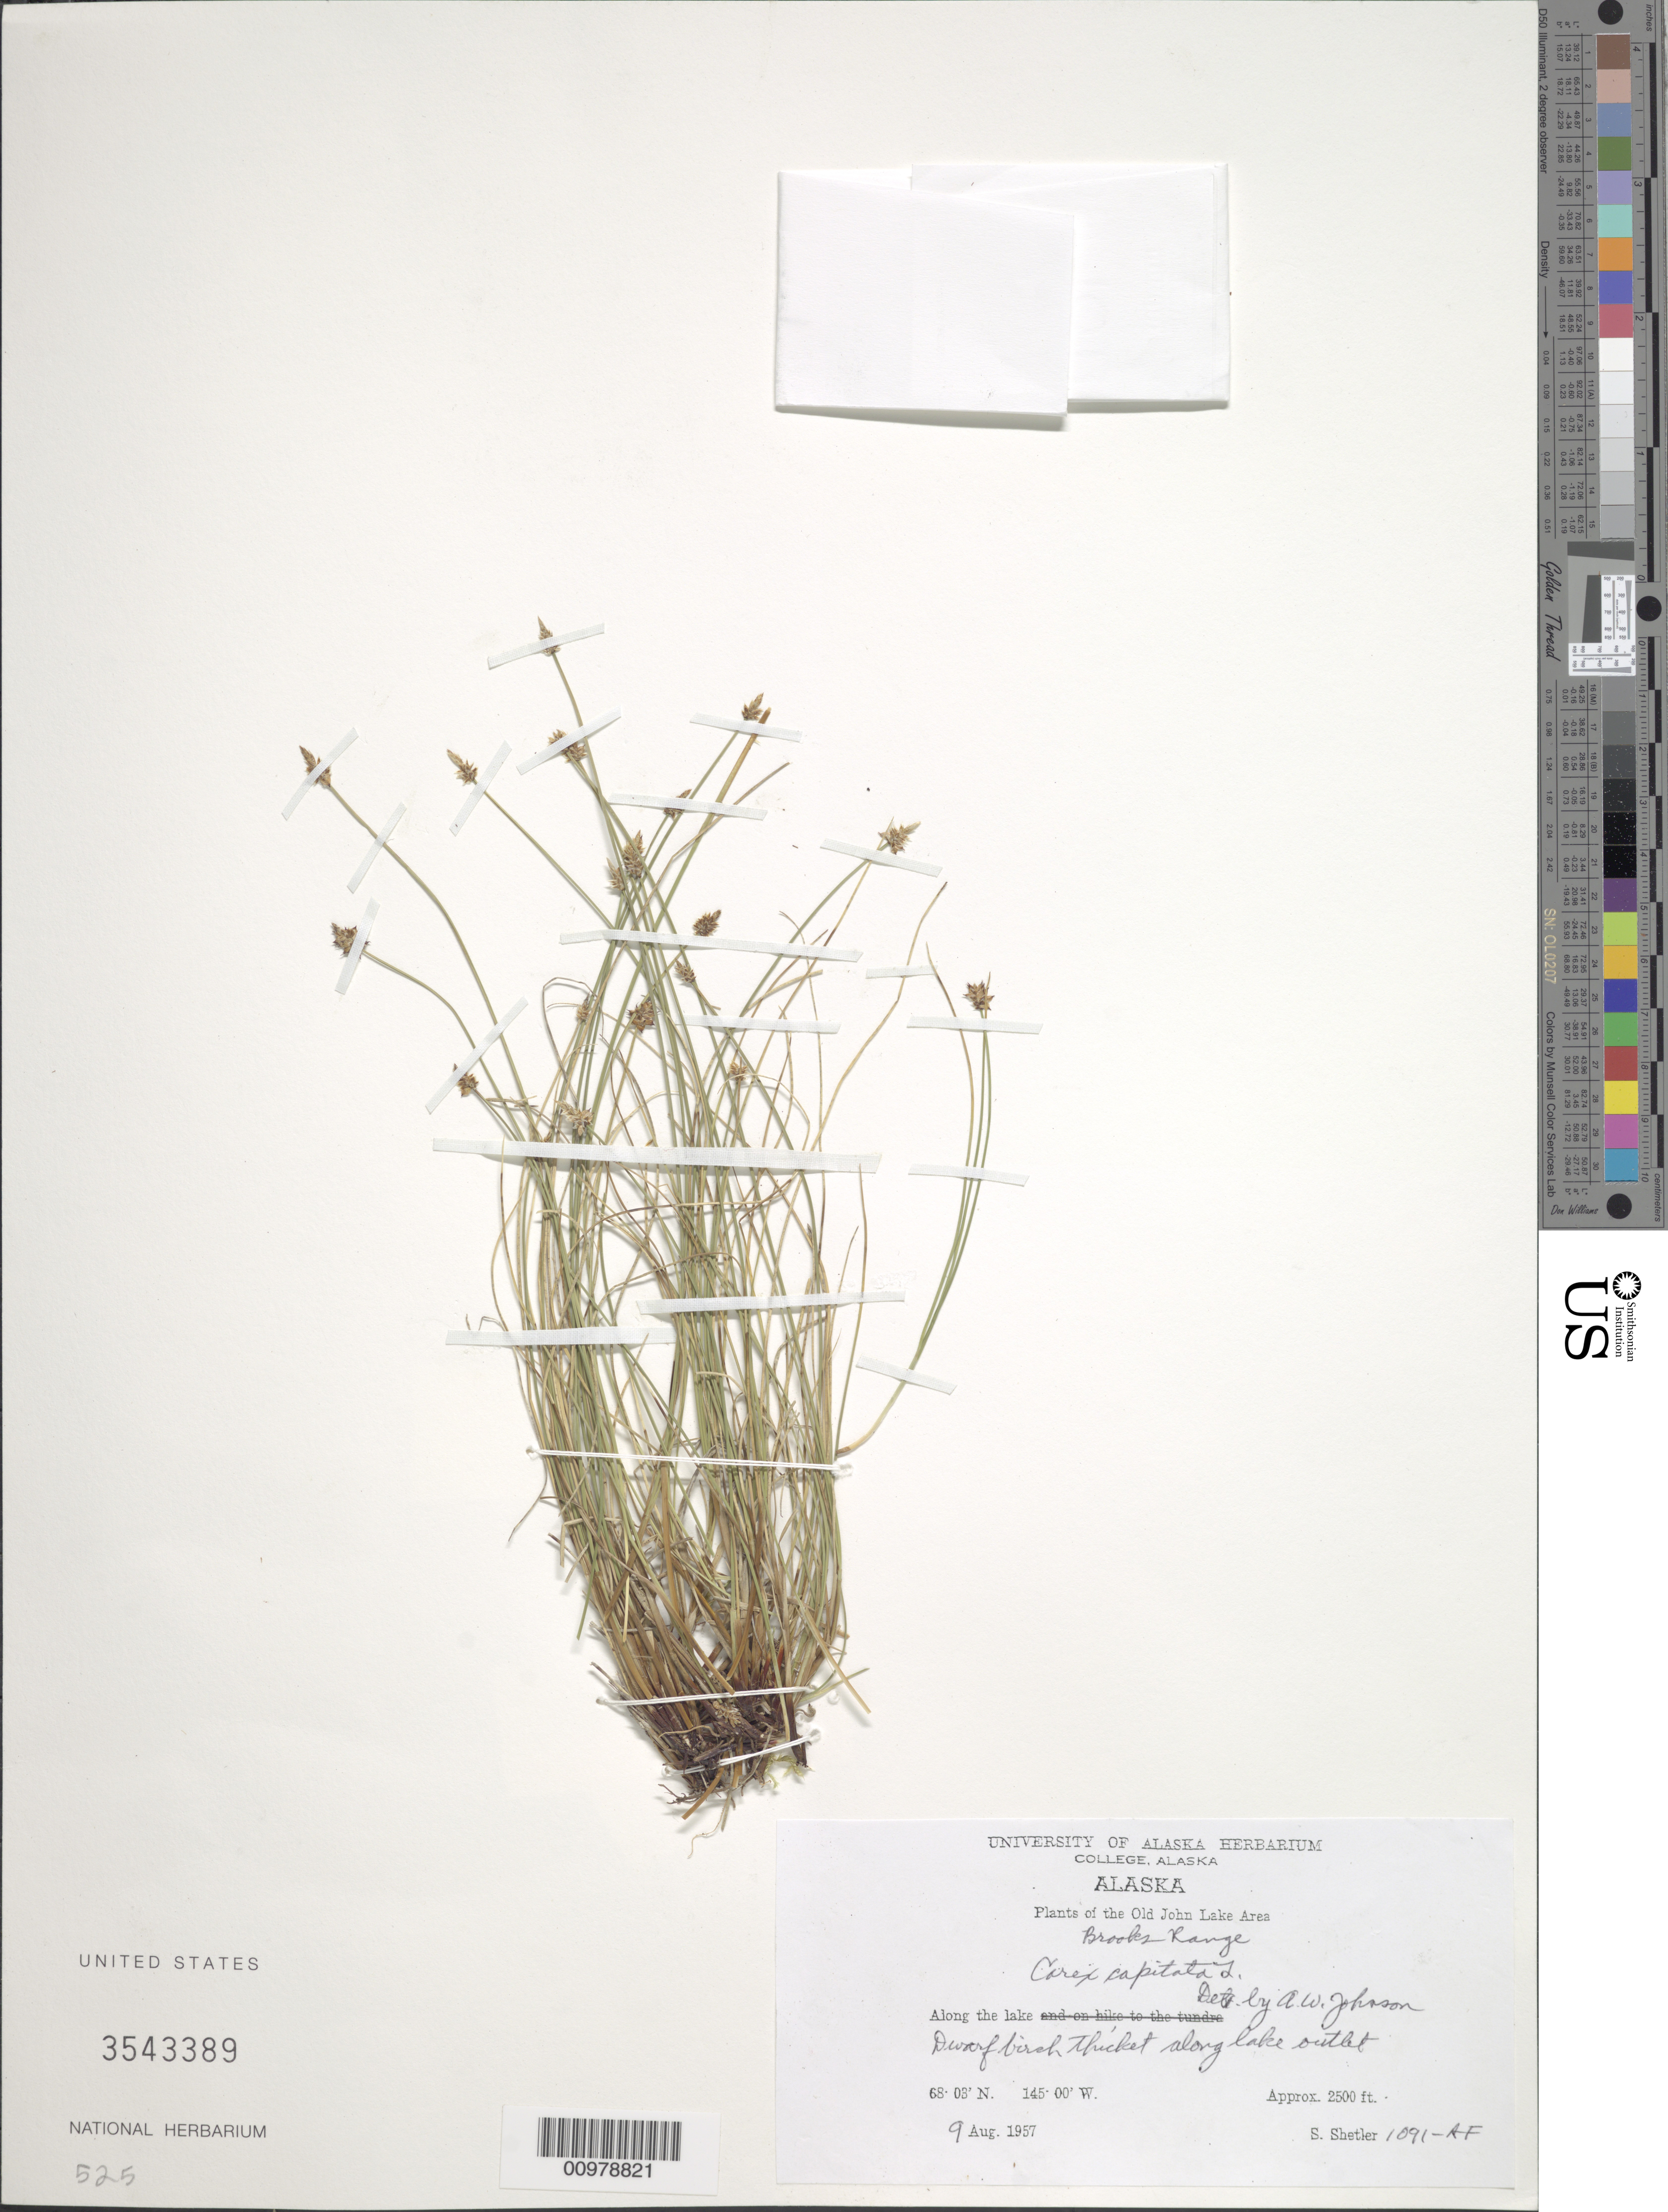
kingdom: Plantae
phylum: Tracheophyta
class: Liliopsida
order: Poales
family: Cyperaceae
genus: Carex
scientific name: Carex capitata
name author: L.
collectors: S. Shetler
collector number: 1091-AF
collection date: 1957-08-09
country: United States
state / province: Alaska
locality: Alaska. The Old John Lake Area. along the lake. Warf birch thicketalong lake outlet.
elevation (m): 762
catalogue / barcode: US 3543389